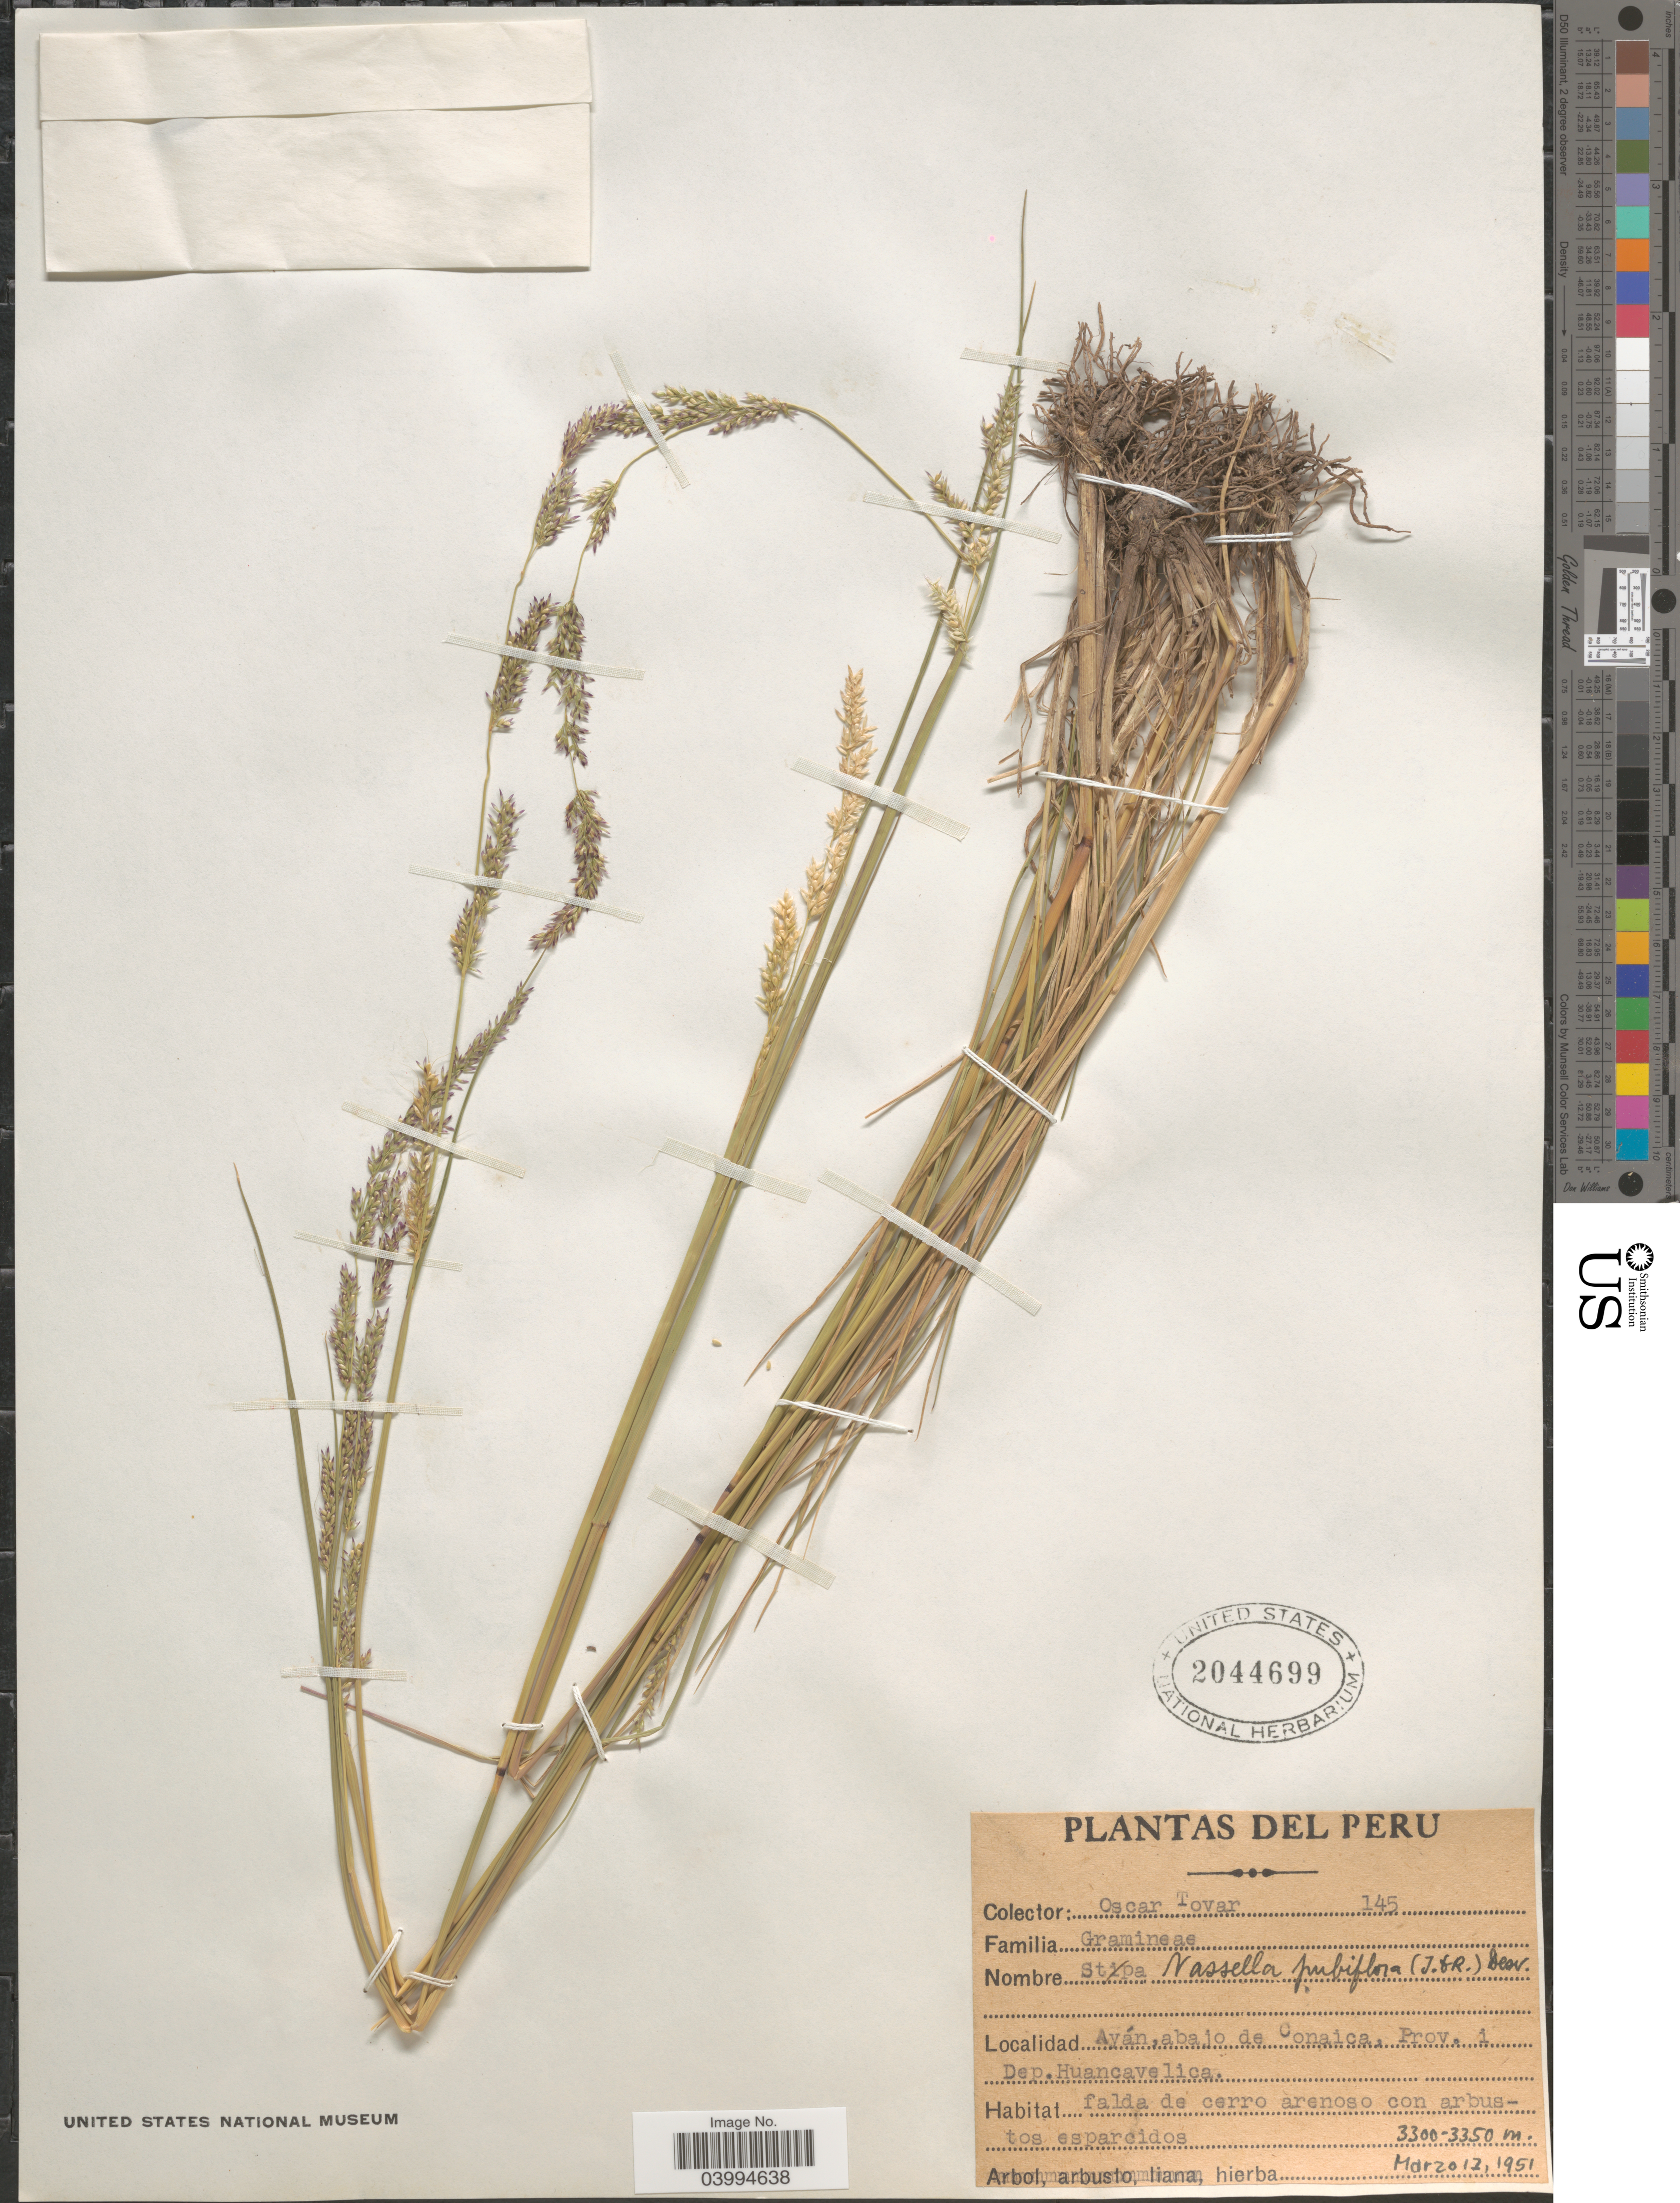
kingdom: Plantae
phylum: Tracheophyta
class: Liliopsida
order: Poales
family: Poaceae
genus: Nassella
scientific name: Nassella pubiflora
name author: (Trin. & Rupr.) É. Desv.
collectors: Ó. Tovar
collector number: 145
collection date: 1951-03-12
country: Peru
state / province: Huancavelica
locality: Ayán, abajo de Conaica, Prov. i Dep. Huancavelica.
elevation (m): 3300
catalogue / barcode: US 2044699